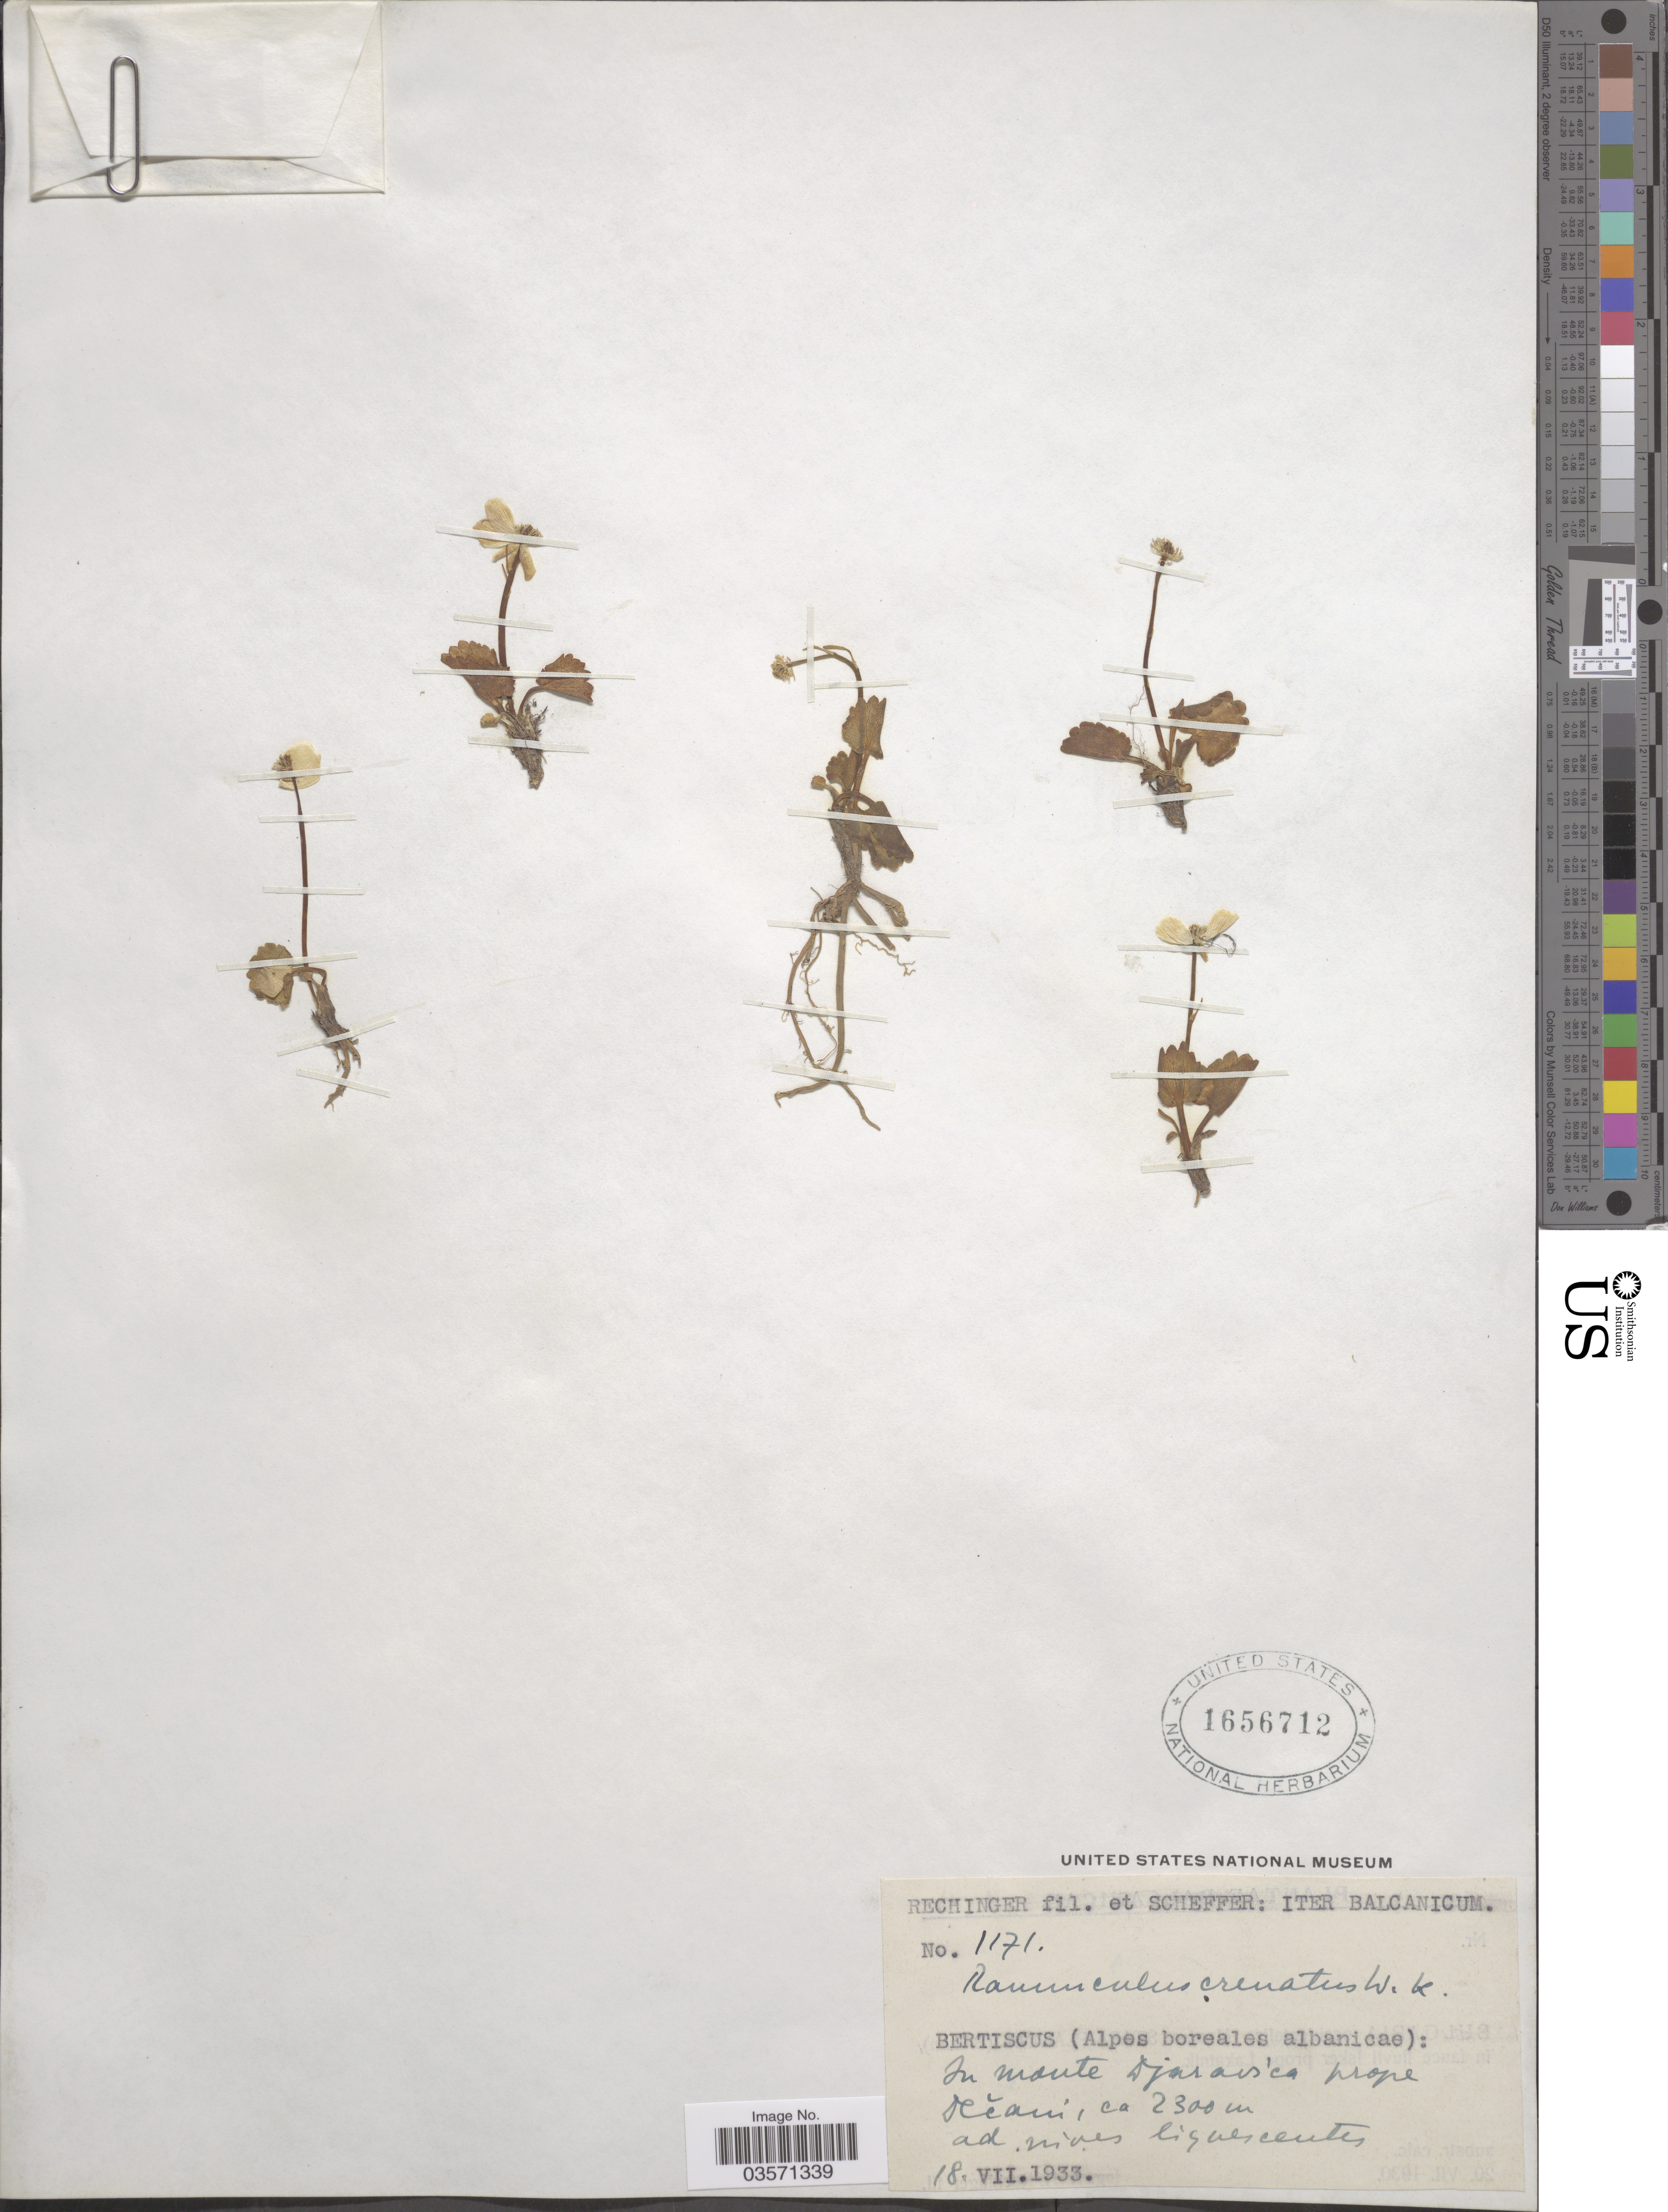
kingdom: Plantae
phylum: Tracheophyta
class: Magnoliopsida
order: Ranunculales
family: Ranunculaceae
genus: Ranunculus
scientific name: Ranunculus crenatus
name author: Waldst.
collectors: -- Rechinger & Scheffer, --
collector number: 1171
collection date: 1933-07-18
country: Albania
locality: Iter Balcanicum. Bertiscus (Alpes boreales albanicae): In monte Djarasica prope Olcani ad nives liquercentes. [interpreted]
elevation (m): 2300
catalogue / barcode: US 1656712